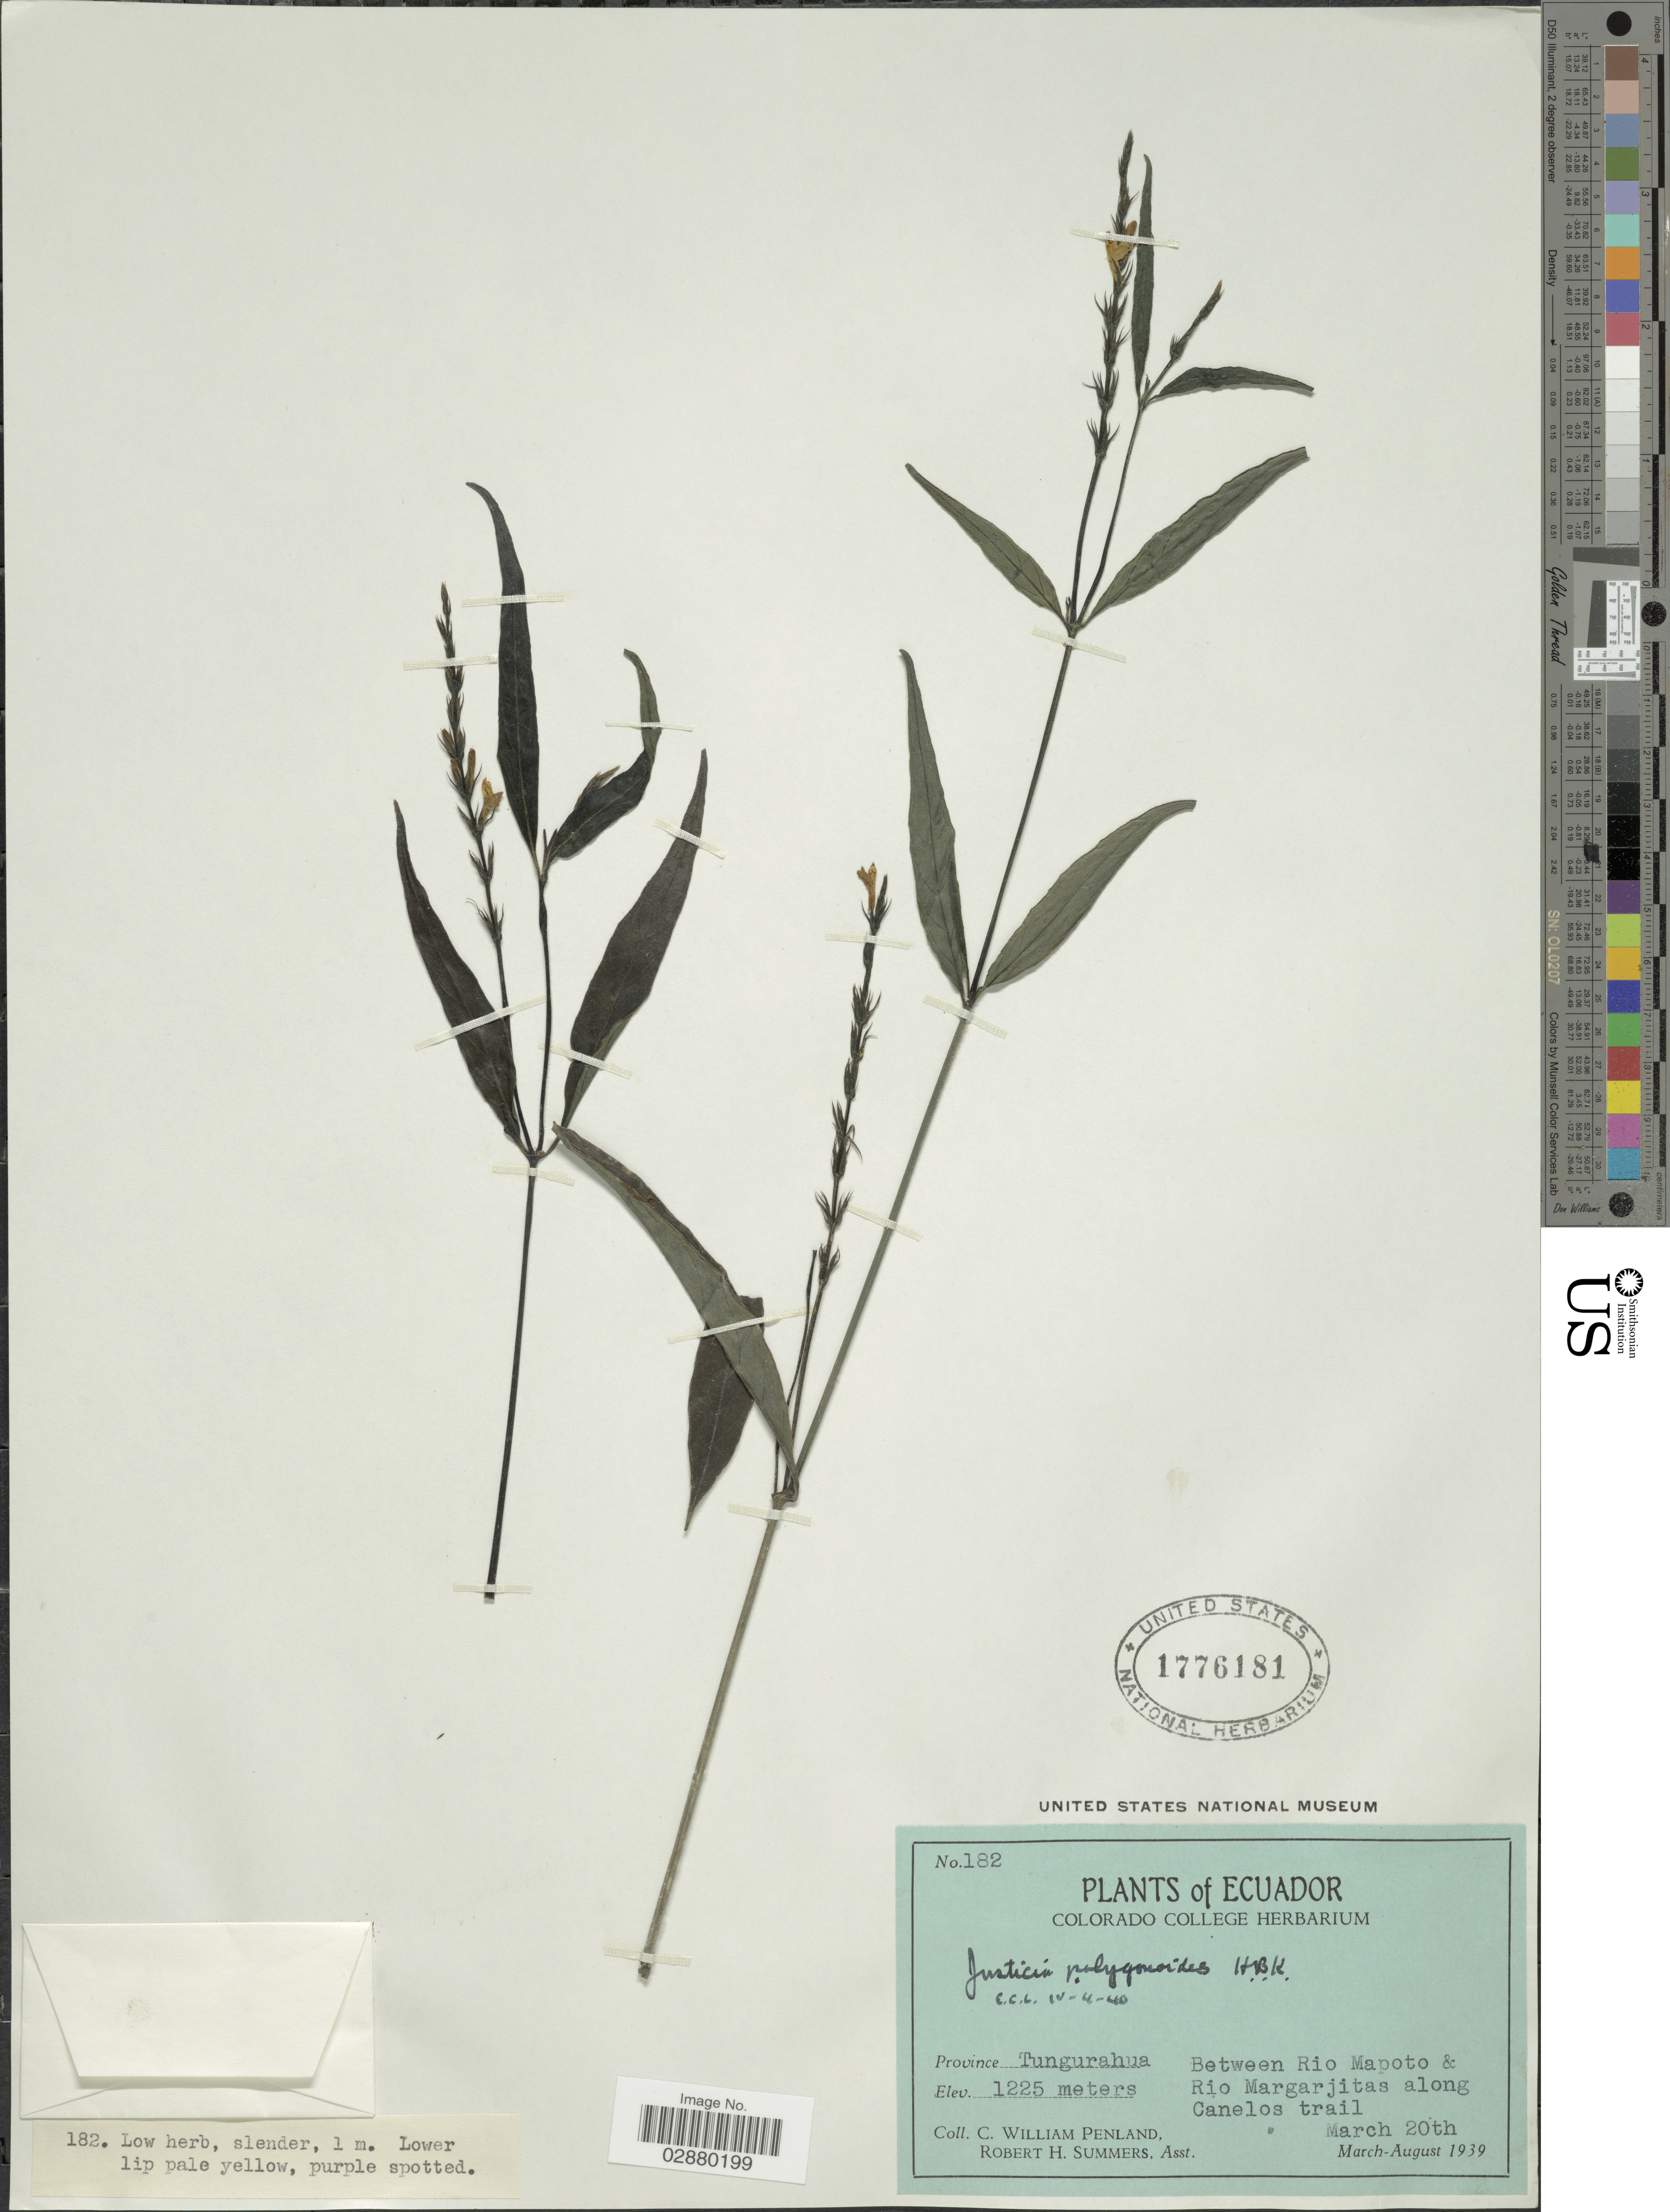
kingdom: Plantae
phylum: Tracheophyta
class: Magnoliopsida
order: Lamiales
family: Acanthaceae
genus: Justicia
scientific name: Justicia polygonoides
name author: Kunth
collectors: C. W. Penland & R. Summers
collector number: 182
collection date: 1939-03-20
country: Ecuador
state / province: Tungurahua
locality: Between Rio Mapoto & Rio Margarjitas along Canelos trail.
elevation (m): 1225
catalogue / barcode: US 1776181